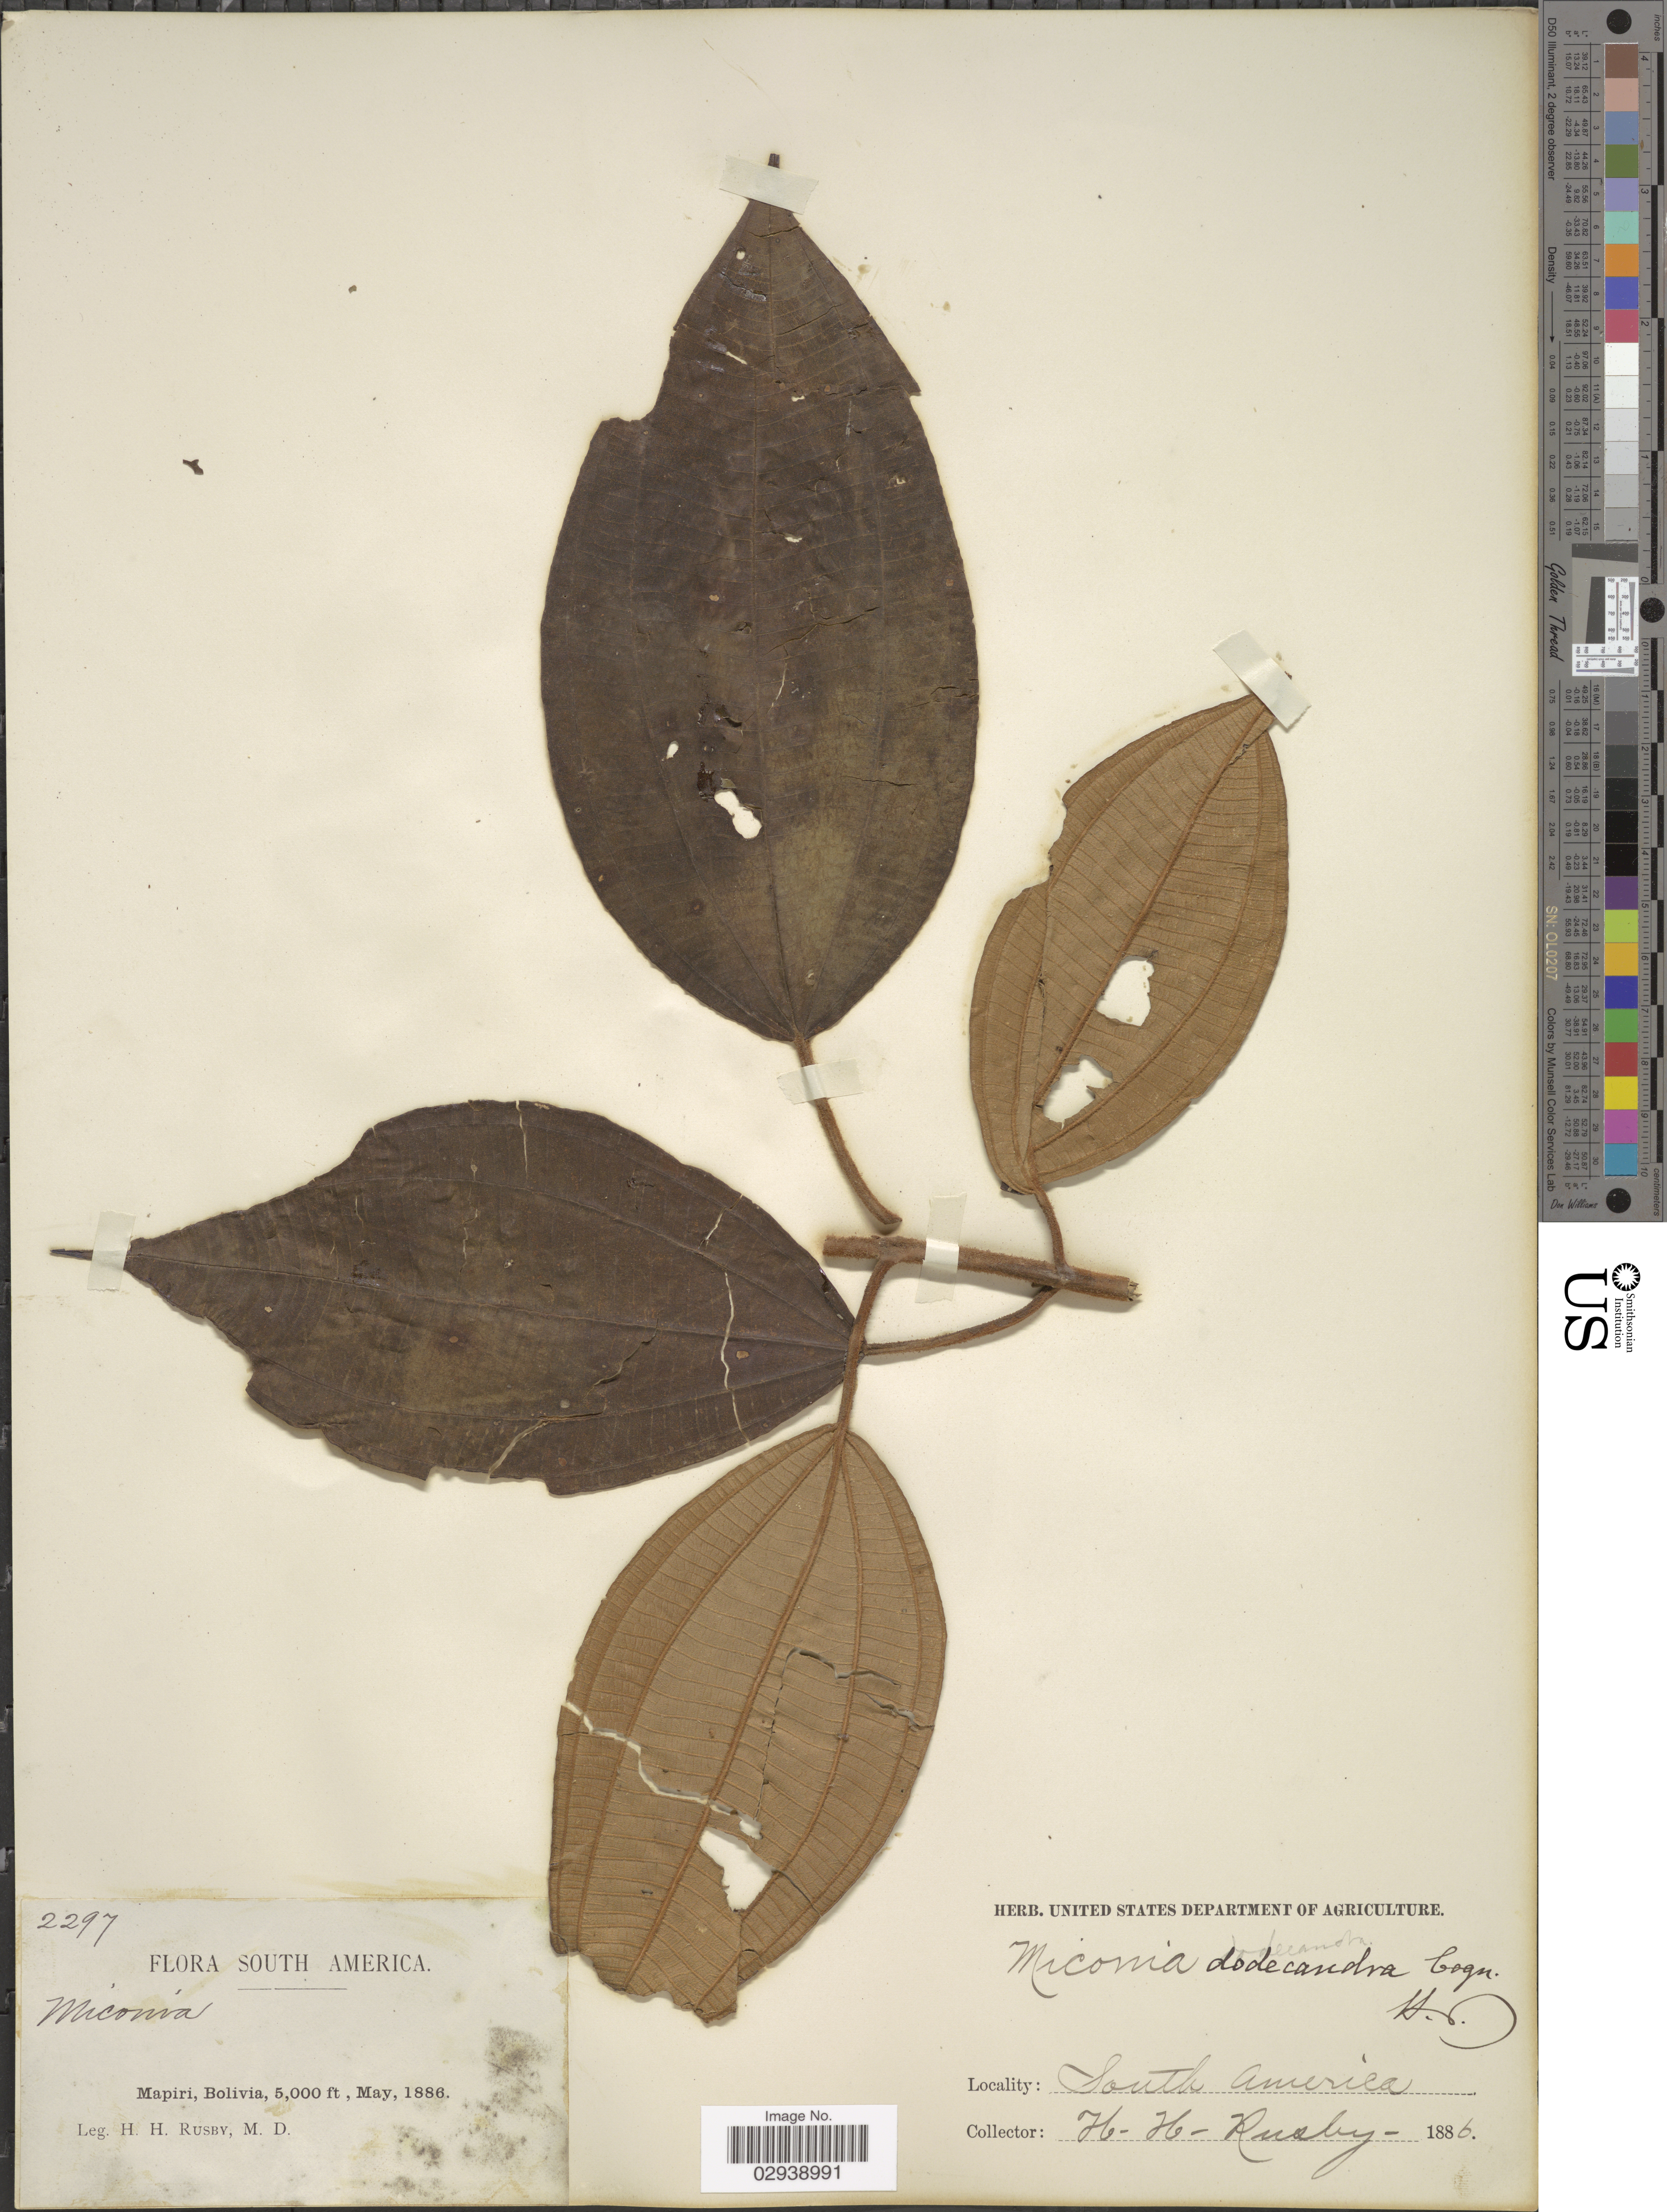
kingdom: Plantae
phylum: Tracheophyta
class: Magnoliopsida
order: Myrtales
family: Melastomataceae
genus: Miconia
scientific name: Miconia dodecandra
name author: Cogn.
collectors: H. H. Rusby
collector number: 2297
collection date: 1886-05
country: Bolivia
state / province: La Páz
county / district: Larecaja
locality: Mapiri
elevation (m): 1524